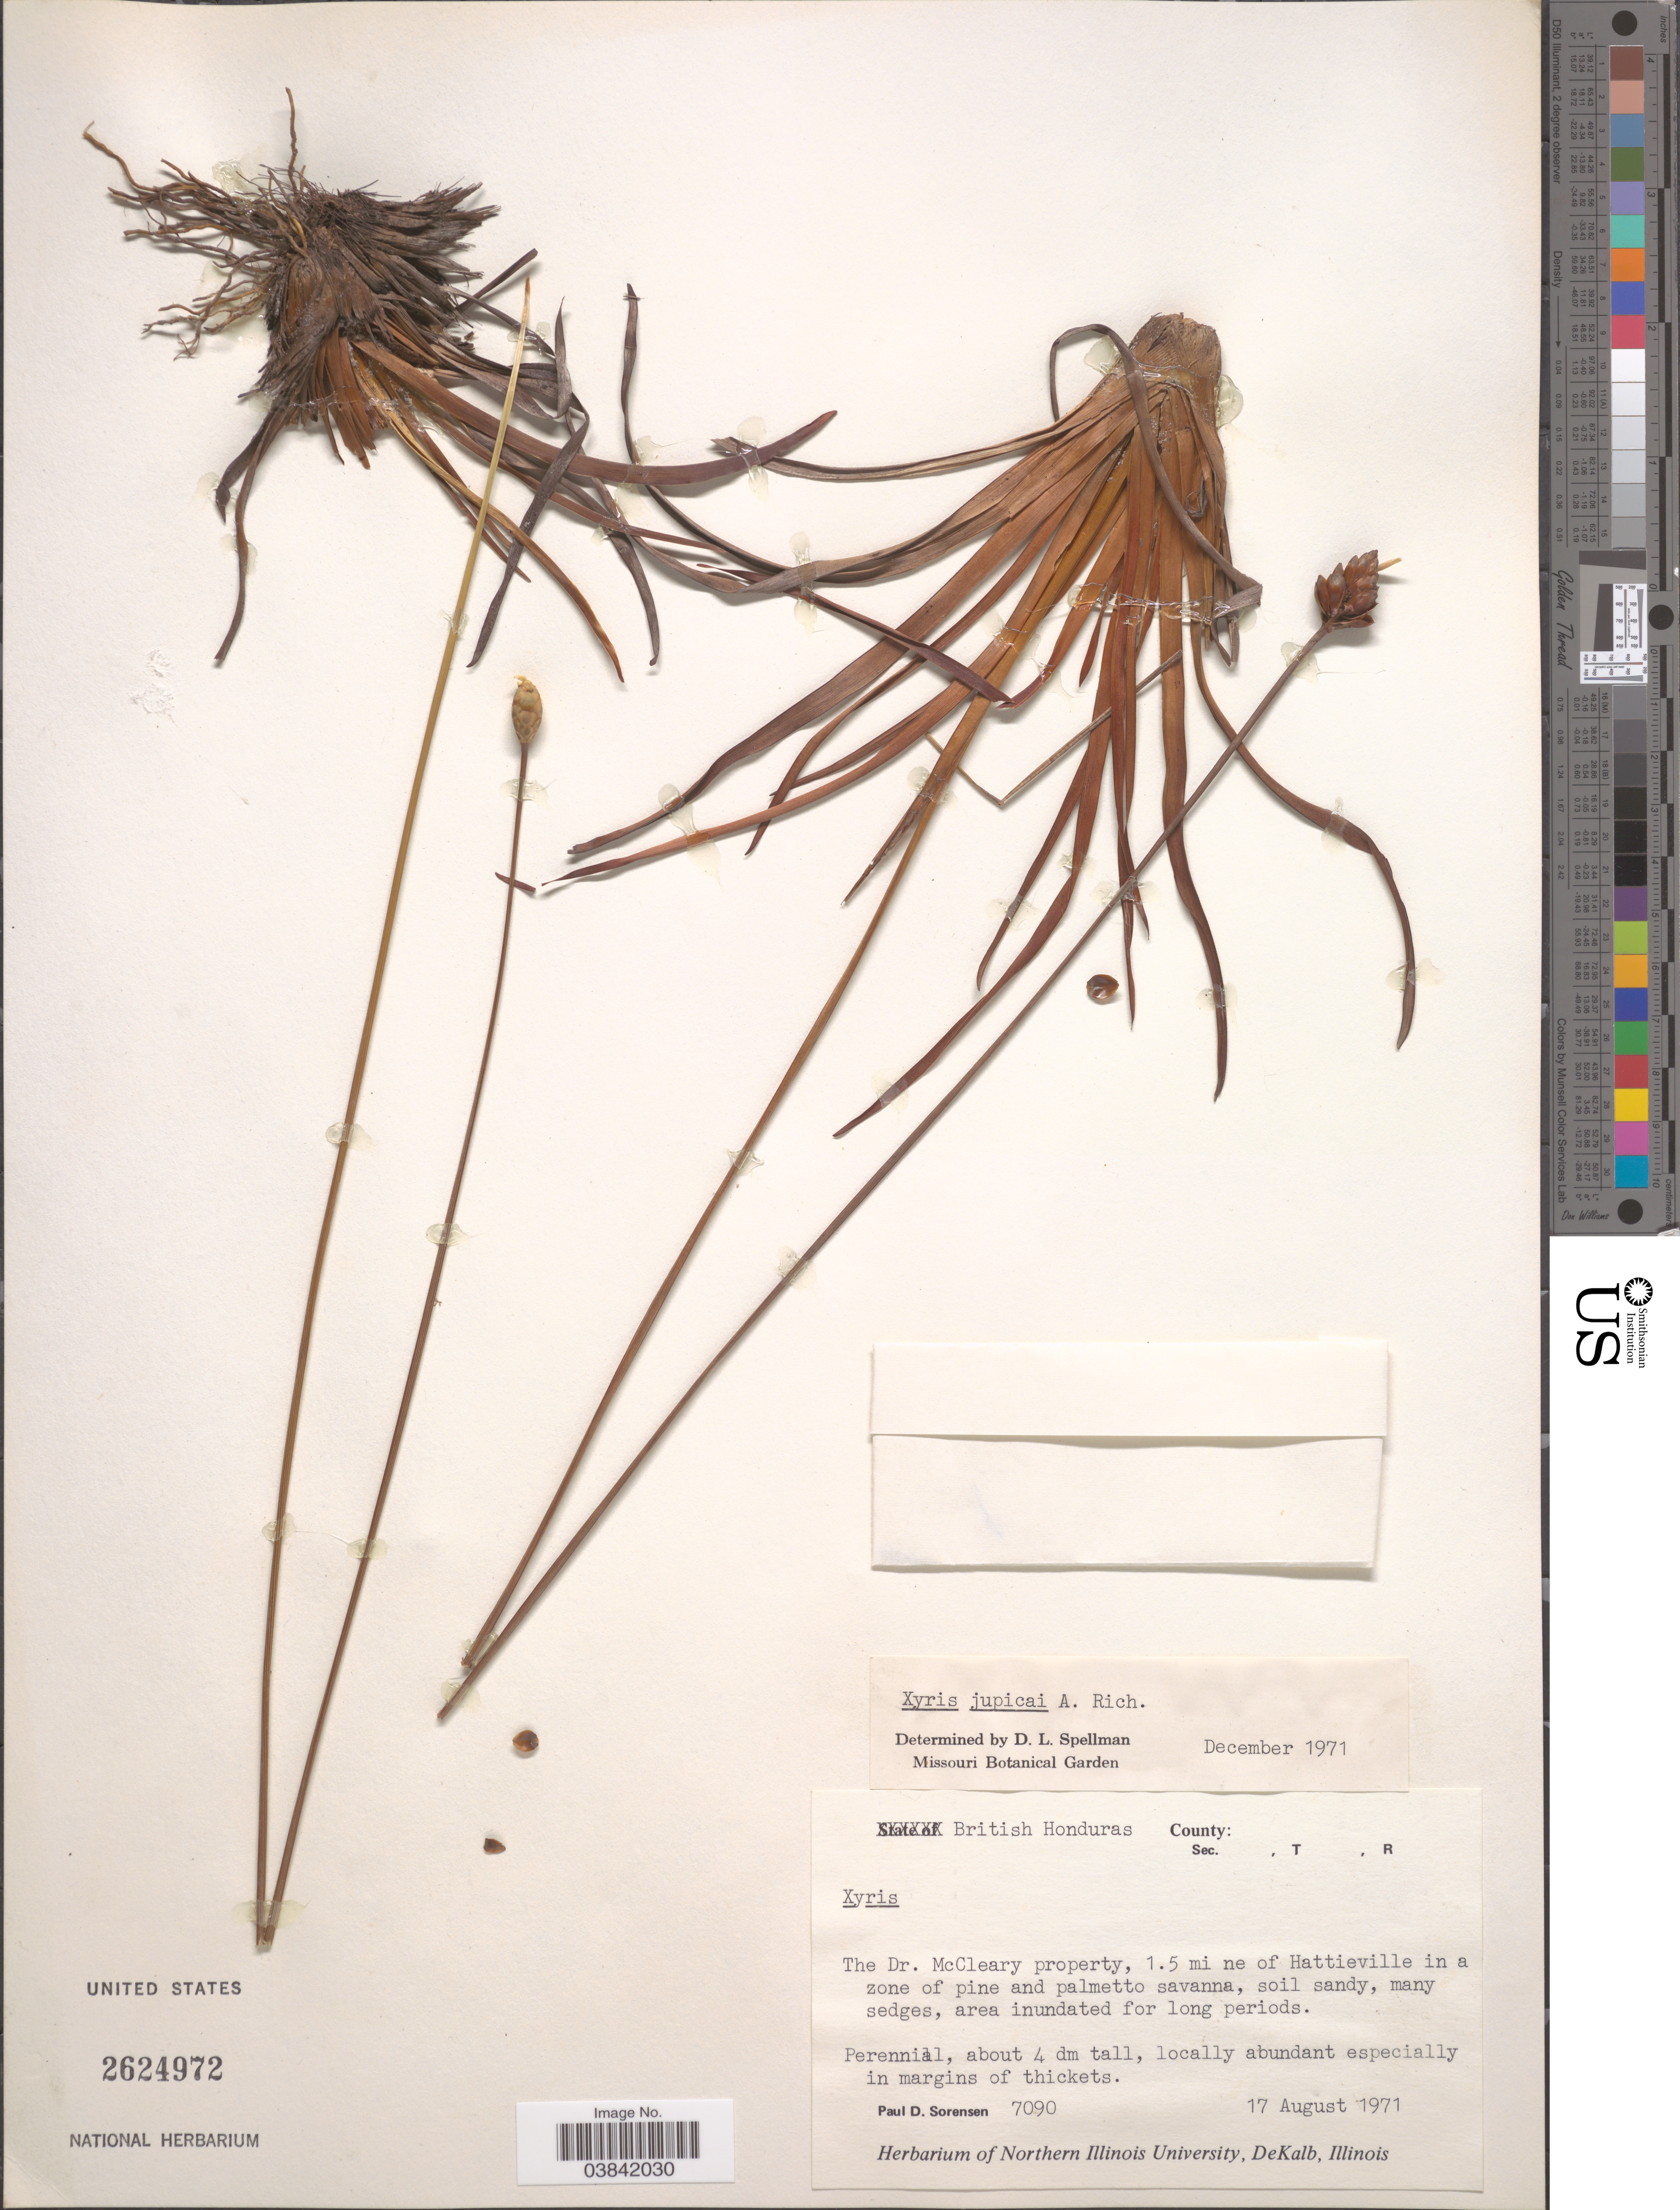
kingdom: Plantae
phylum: Tracheophyta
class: Liliopsida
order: Poales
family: Xyridaceae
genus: Xyris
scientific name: Xyris ambigua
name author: Beyr. ex Kunth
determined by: Naczi, R. F. C.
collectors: P. Sorensen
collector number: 7090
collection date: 1971-08-17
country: Belize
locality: British Honduras. The Dr. McCleary property, 1.5 mi ne of Hattieville in a zone of pine and palmetto savanna.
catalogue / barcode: US 2624972